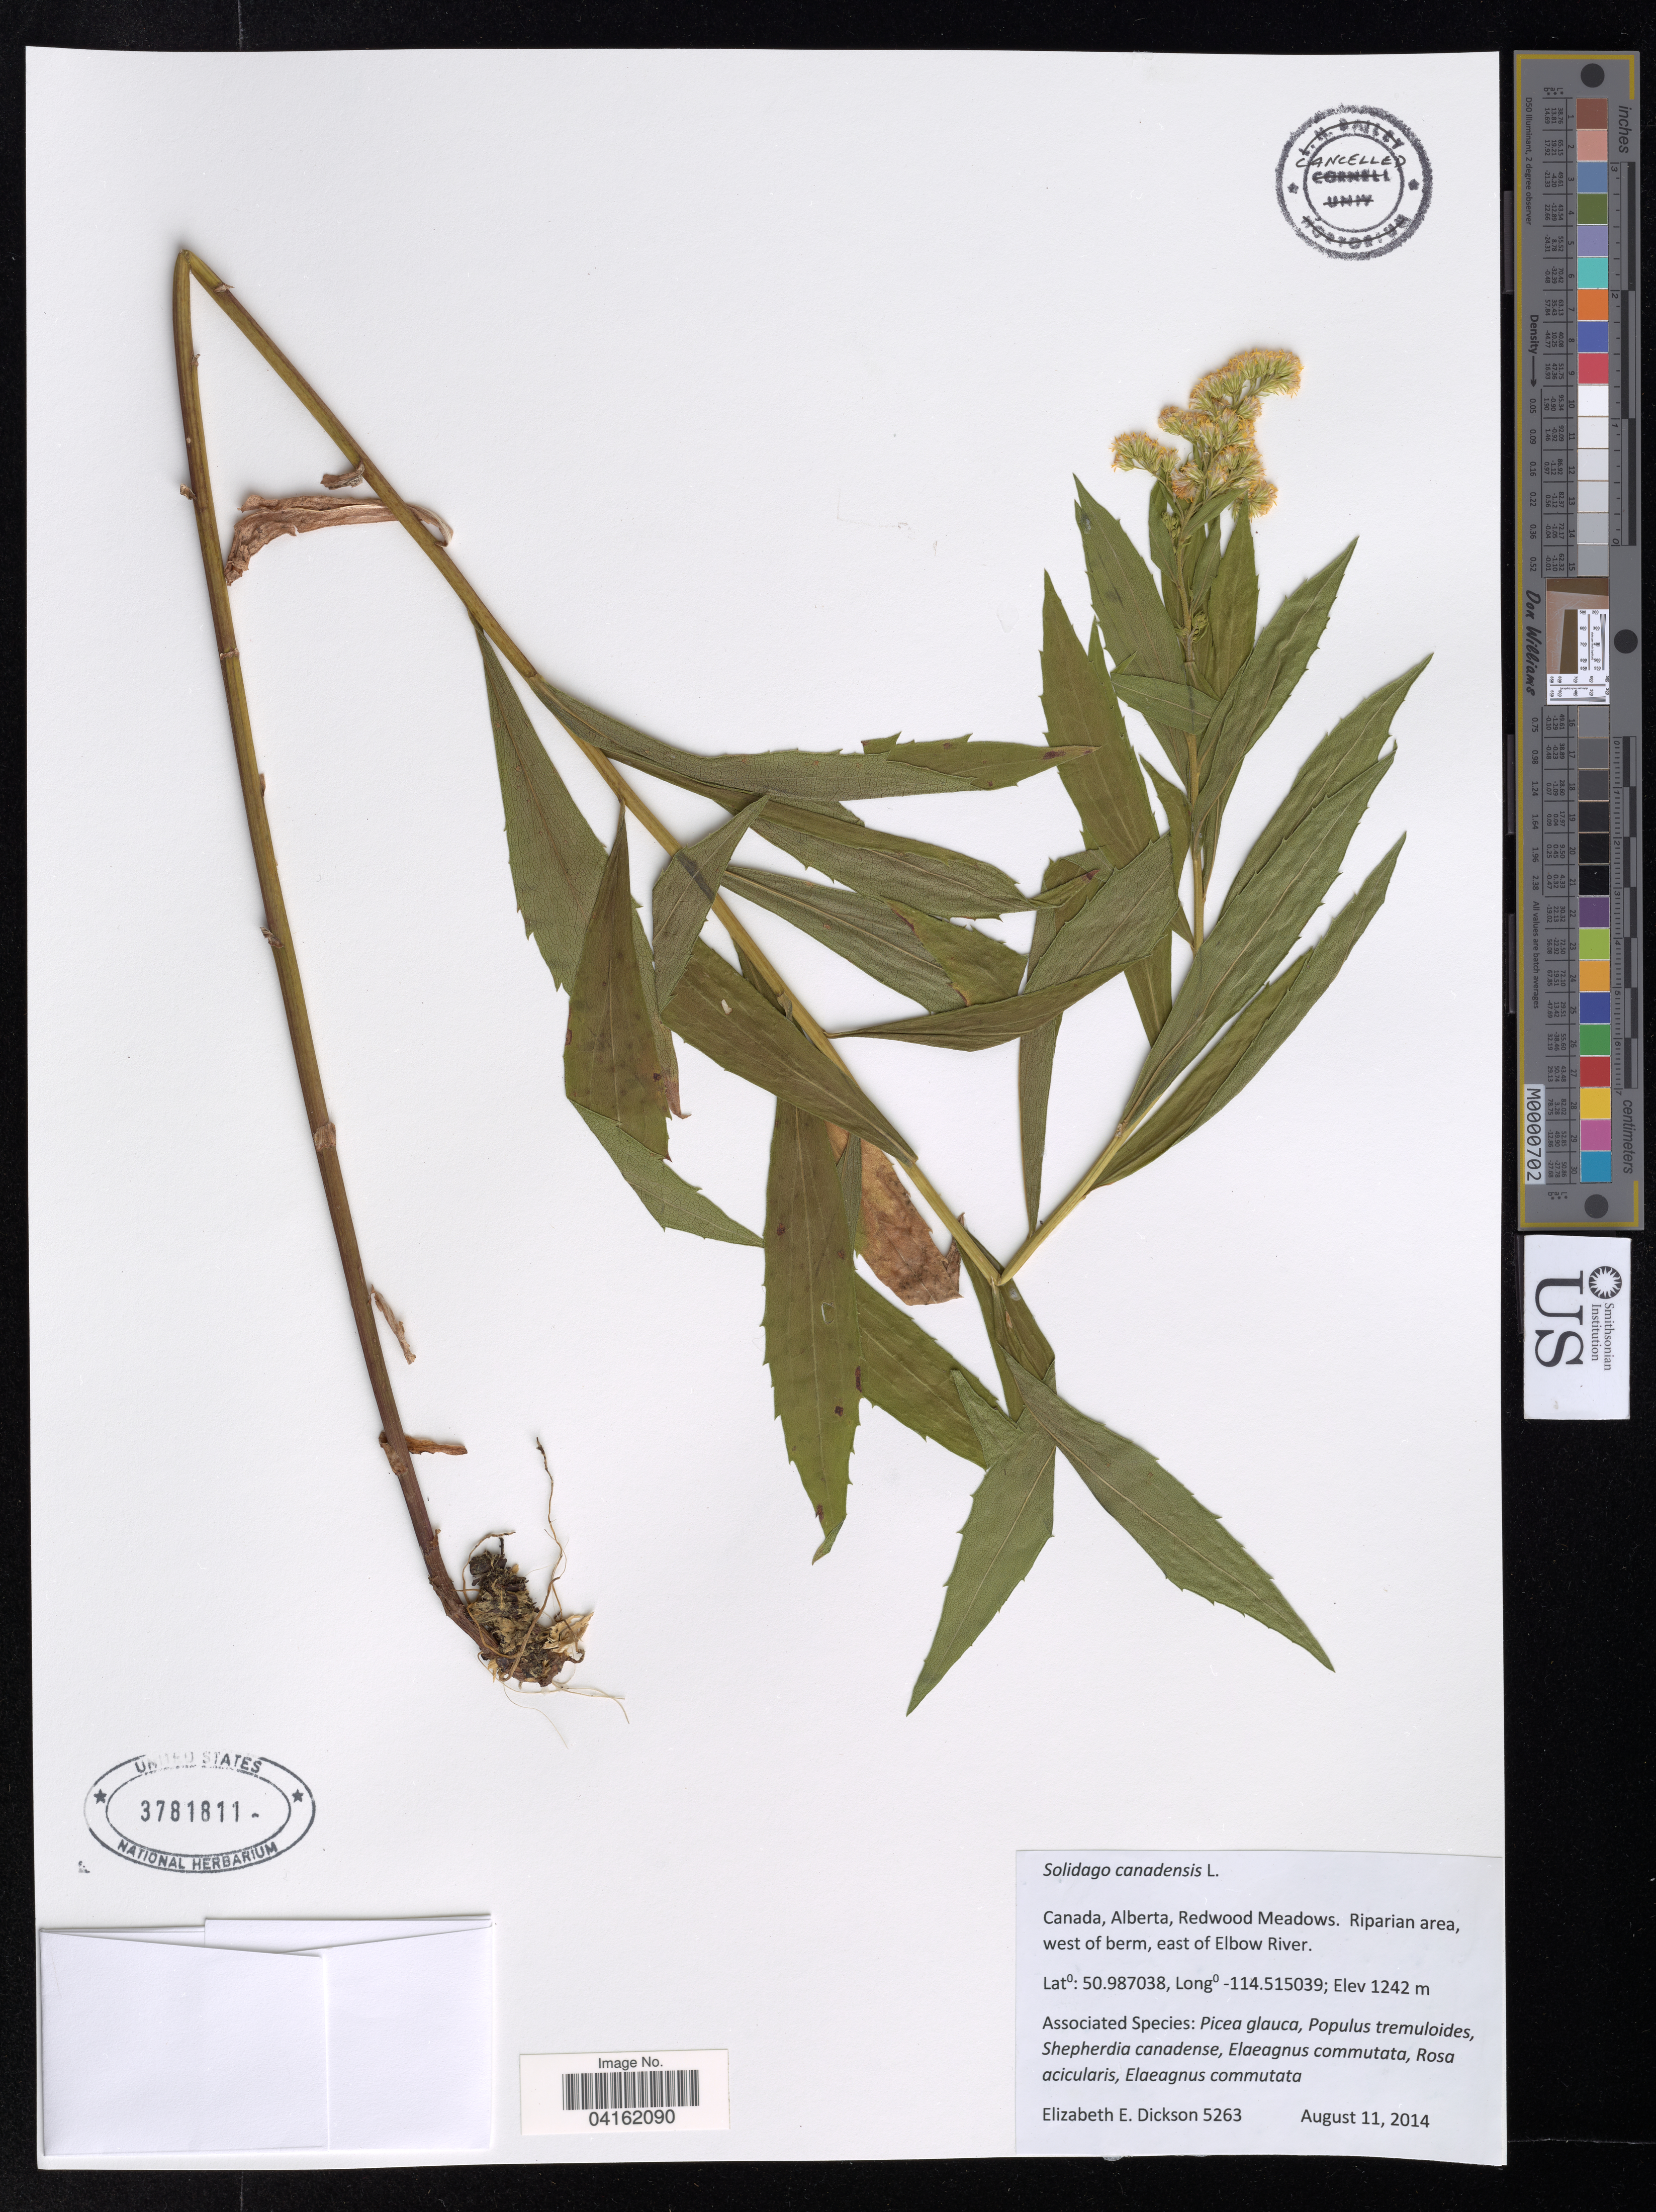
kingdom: Plantae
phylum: Tracheophyta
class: Magnoliopsida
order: Asterales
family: Asteraceae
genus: Solidago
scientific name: Solidago canadensis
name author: L.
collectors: E. Dickson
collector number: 5263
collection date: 2014-08-11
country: Canada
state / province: Alberta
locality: Redwood Meadows. Riparian area, west of berm, east of Elbow River.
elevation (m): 1242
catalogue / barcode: US 3781811